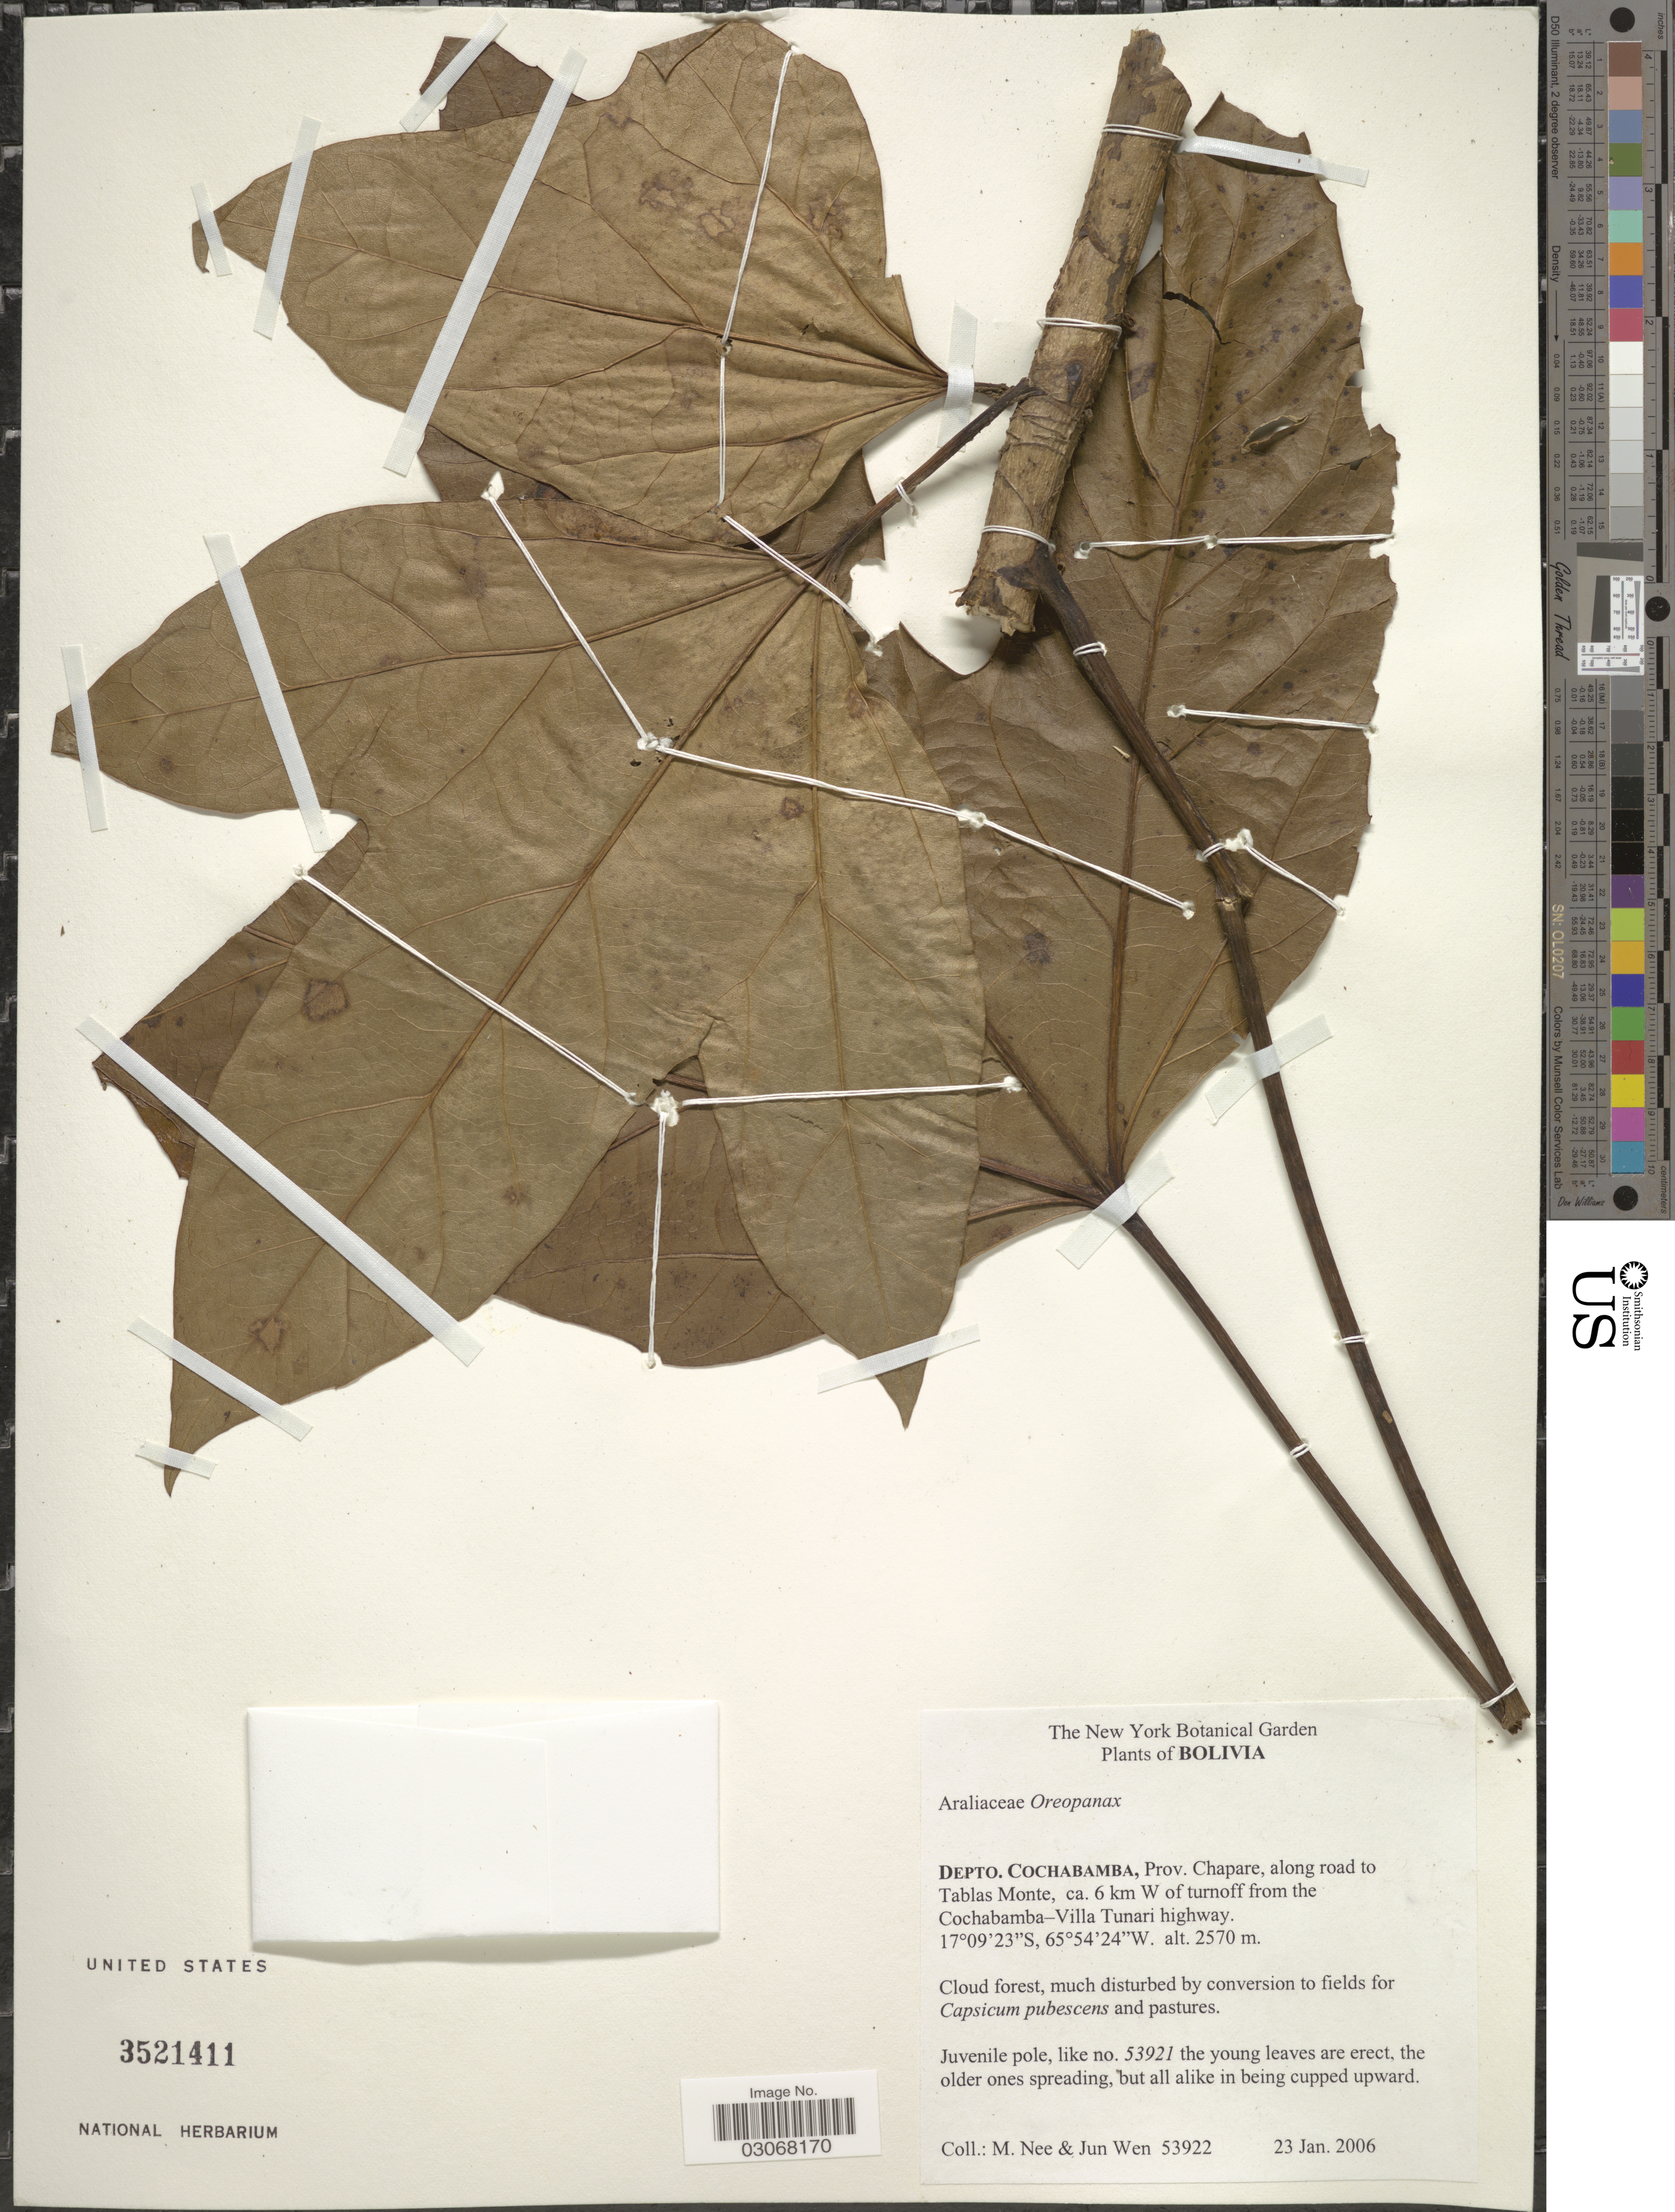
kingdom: Plantae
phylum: Tracheophyta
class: Magnoliopsida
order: Apiales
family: Araliaceae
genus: Oreopanax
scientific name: Oreopanax sp.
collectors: M. Nee & J. Wen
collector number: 53922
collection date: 2006-01-23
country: Bolivia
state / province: Cochabamba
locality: Depto. Cochabamba, Prov. Chapare, along road to Tablas Monte, ca. 6 km W of turnoff from the Cochabamba-Villa Tunari highway.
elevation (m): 2570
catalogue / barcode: US 3521411